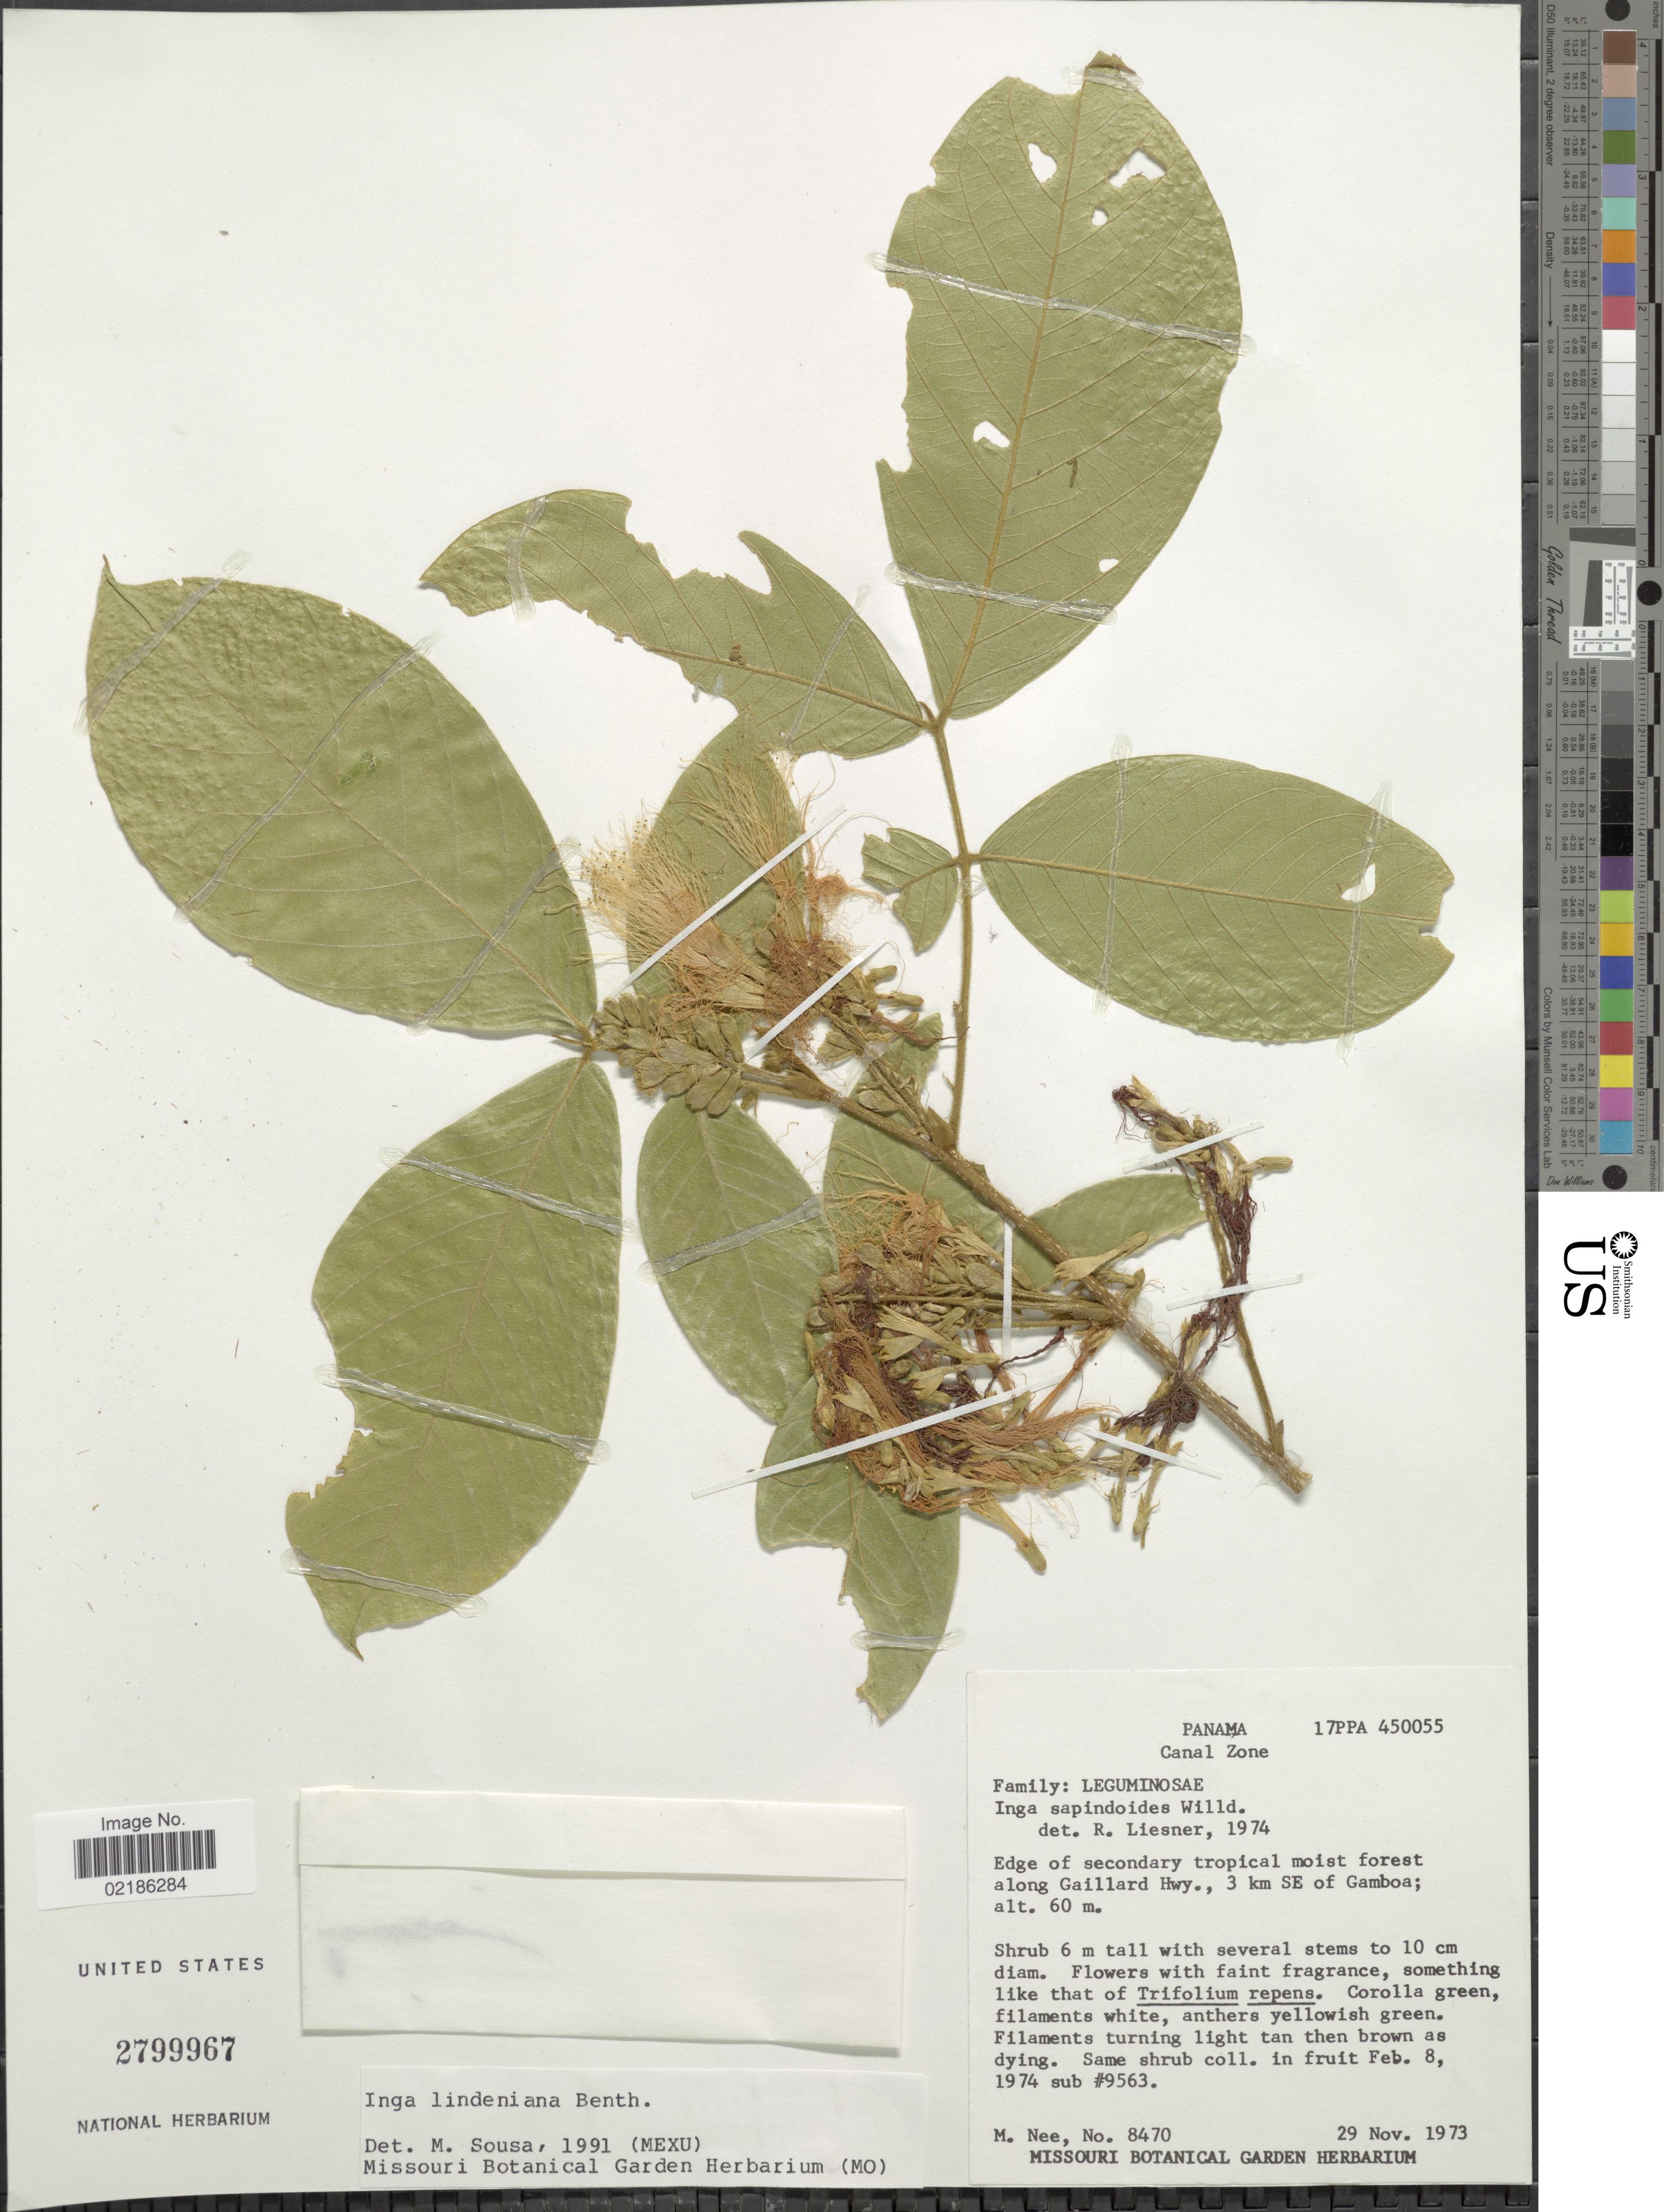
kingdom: Plantae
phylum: Tracheophyta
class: Magnoliopsida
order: Fabales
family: Fabaceae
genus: Inga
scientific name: Inga lindeniana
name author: Benth.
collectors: M. Nee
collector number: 8470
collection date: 1973-11-29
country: Panama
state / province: Colón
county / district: Canal Zone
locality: Canal Zone, along Gaillard Hwy, 3 km SW of Gamboa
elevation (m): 60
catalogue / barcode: US 2799967